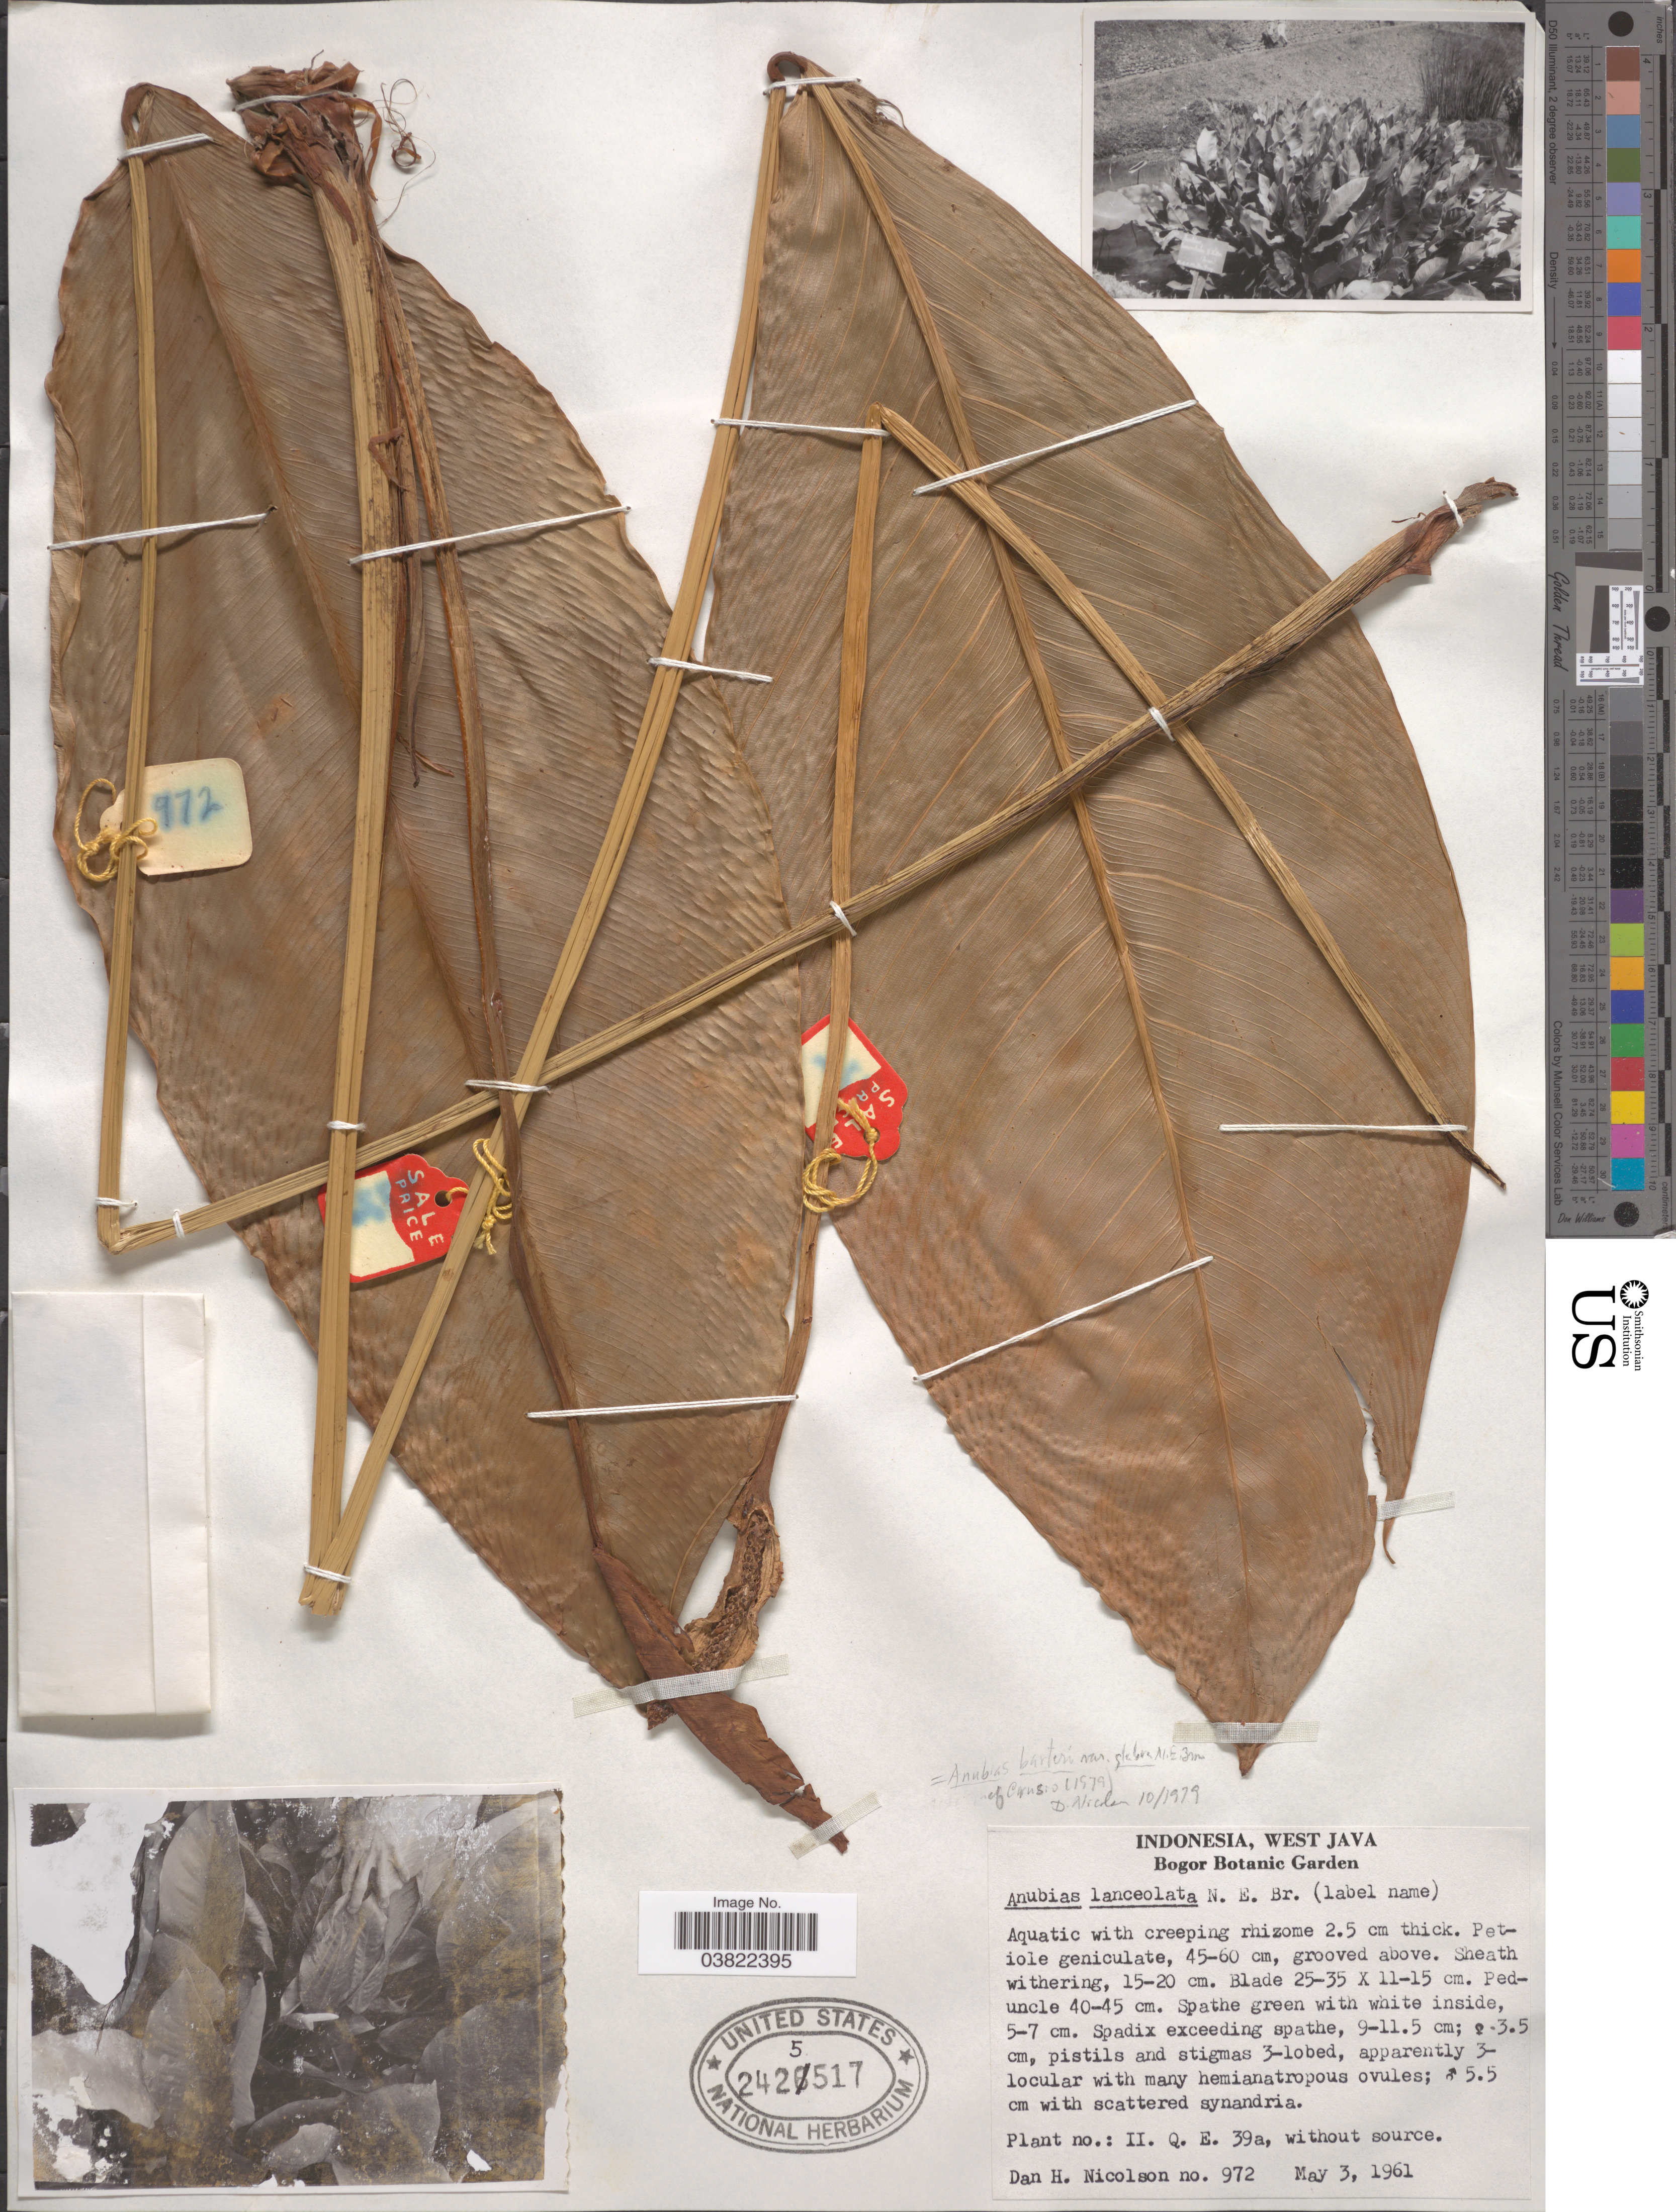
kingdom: Plantae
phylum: Tracheophyta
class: Liliopsida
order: Alismatales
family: Araceae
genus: Anubias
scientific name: Anubias barteri var. glabra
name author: N.E. Br.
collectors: D. H. Nicolson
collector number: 972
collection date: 1961-05-03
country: Indonesia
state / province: Java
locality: West Java. Bogor Botanic Garden.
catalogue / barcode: US 2425517